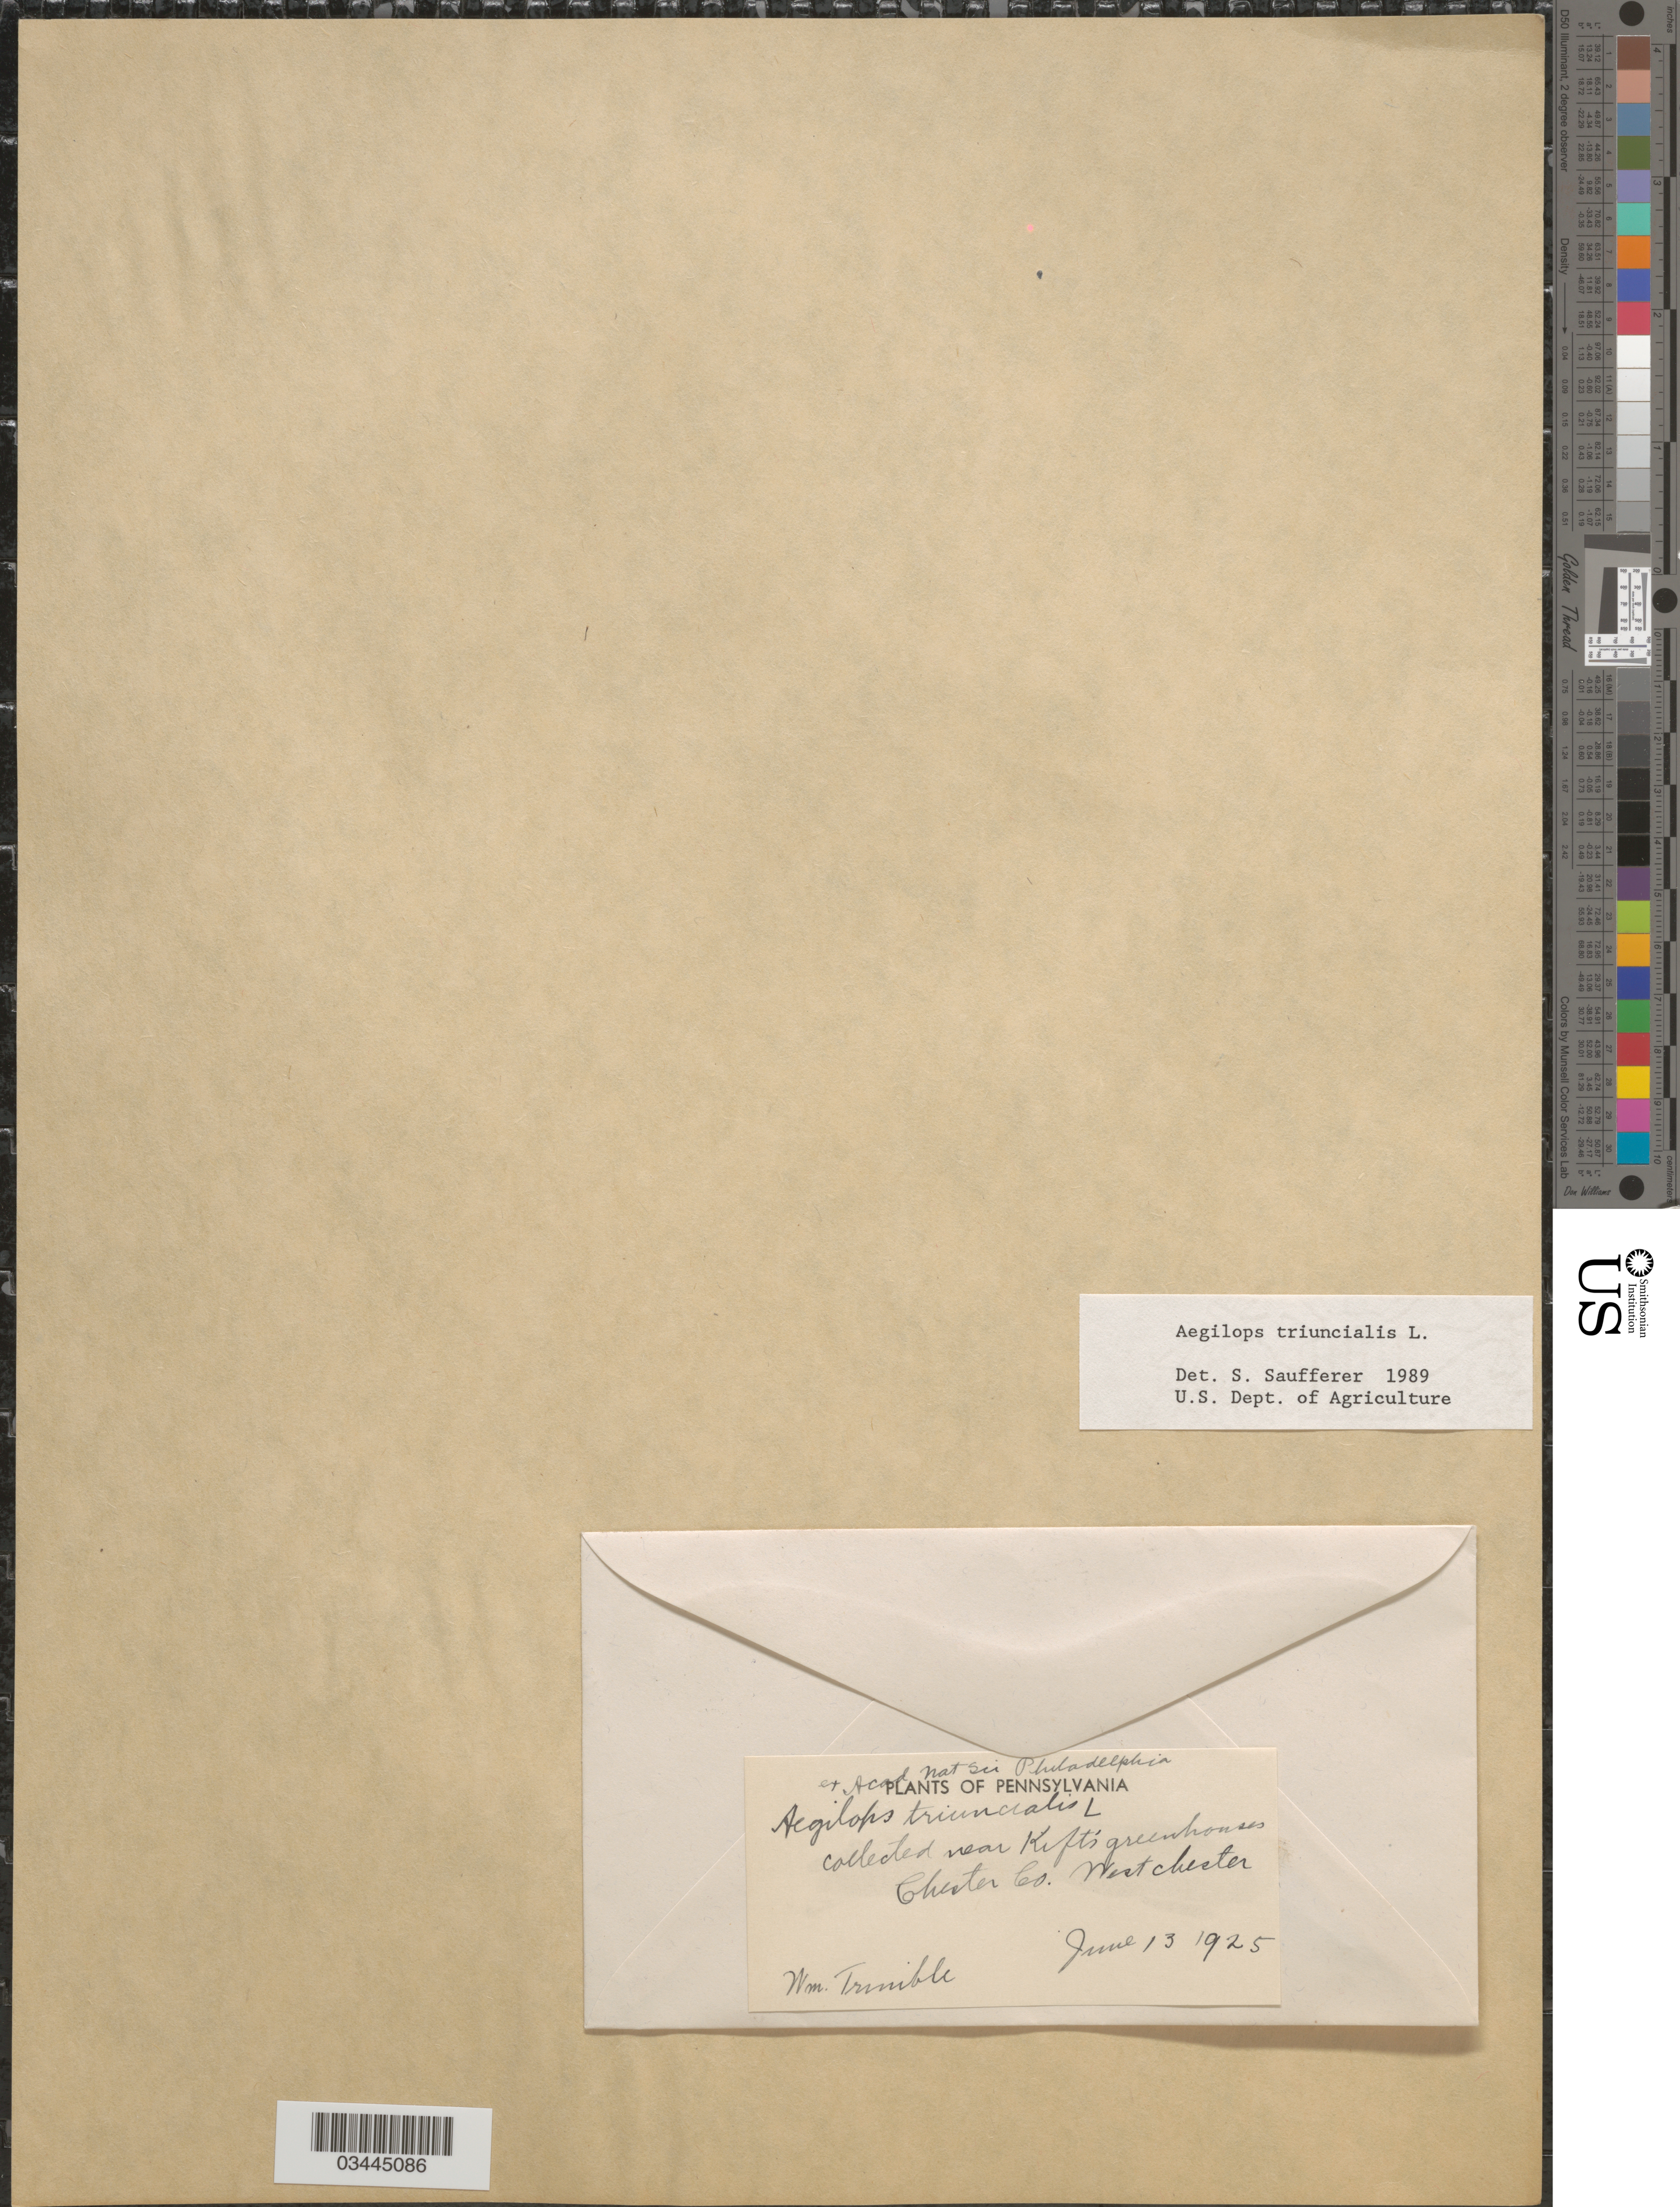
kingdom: Plantae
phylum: Tracheophyta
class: Liliopsida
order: Poales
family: Poaceae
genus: Aegilops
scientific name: Aegilops triuncialis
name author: L.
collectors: W. Trimble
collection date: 1925-06-13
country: United States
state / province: Pennsylvania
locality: Near Kift's greenhouses Chester Co. Westchester.